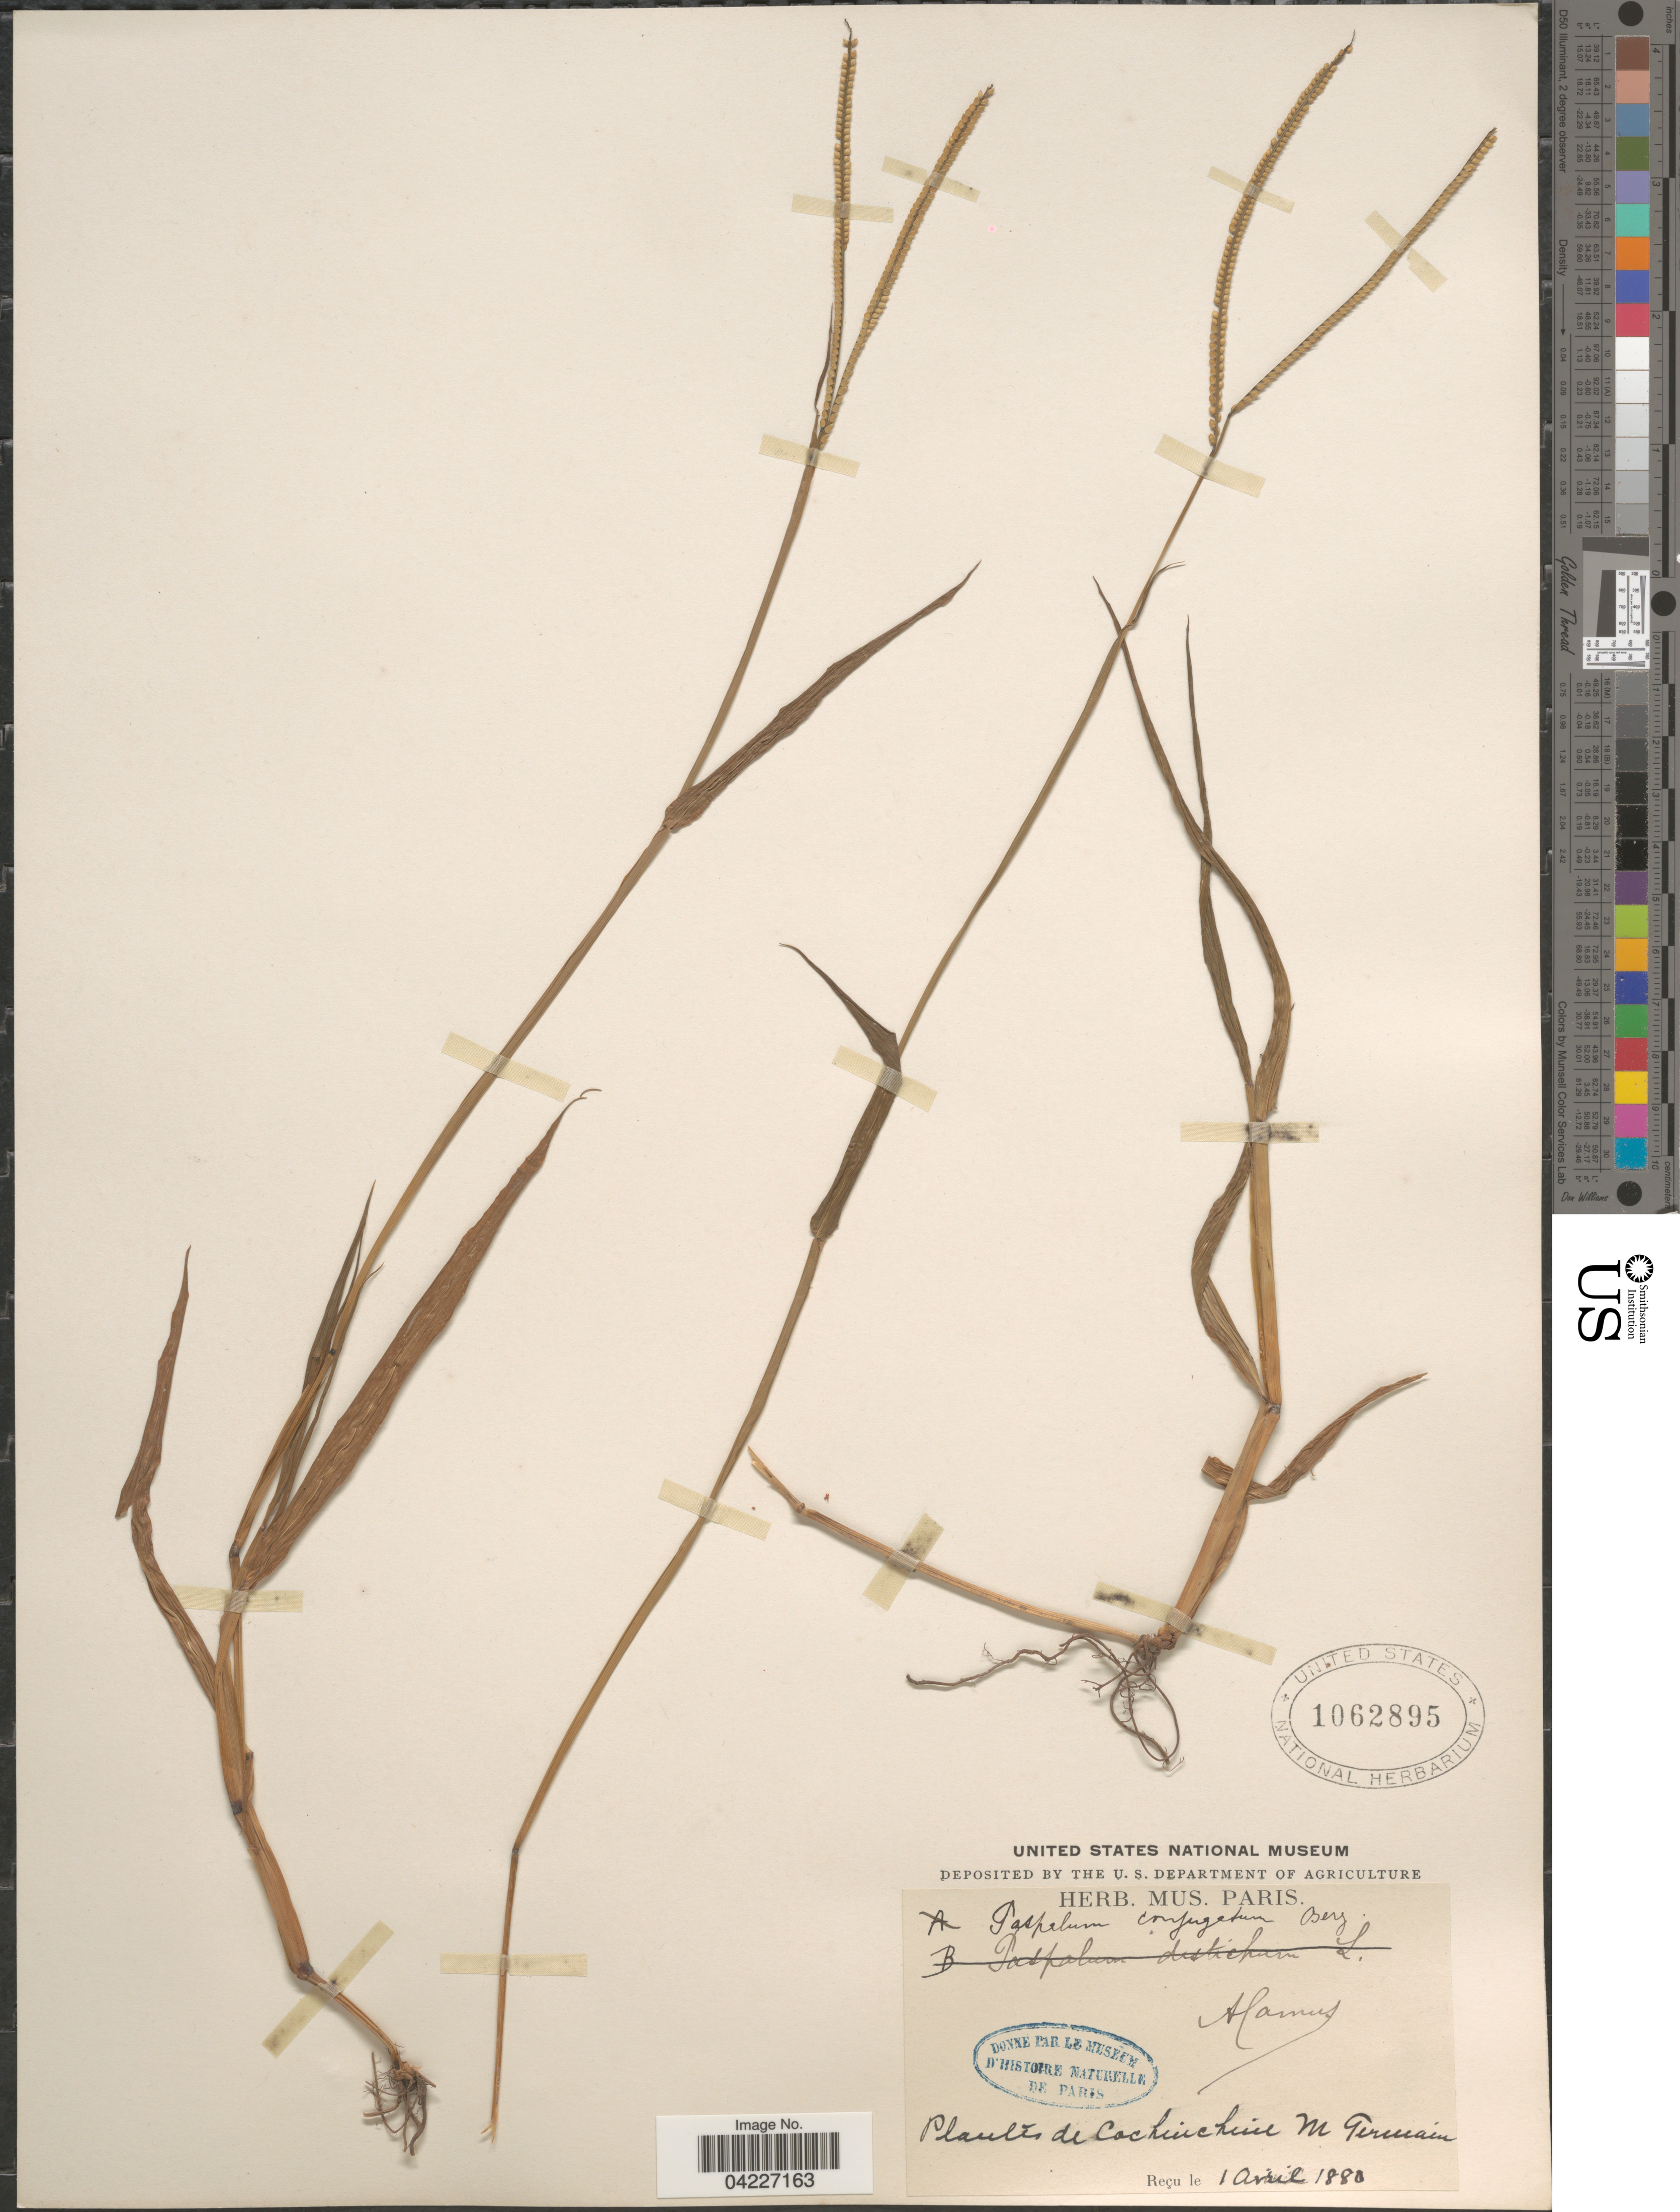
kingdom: Plantae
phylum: Tracheophyta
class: Liliopsida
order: Poales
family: Poaceae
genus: Paspalum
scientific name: Paspalum conjugatum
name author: P.J. Bergius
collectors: M. Germain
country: Vietnam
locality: Cochinchine.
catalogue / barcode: US 1062895